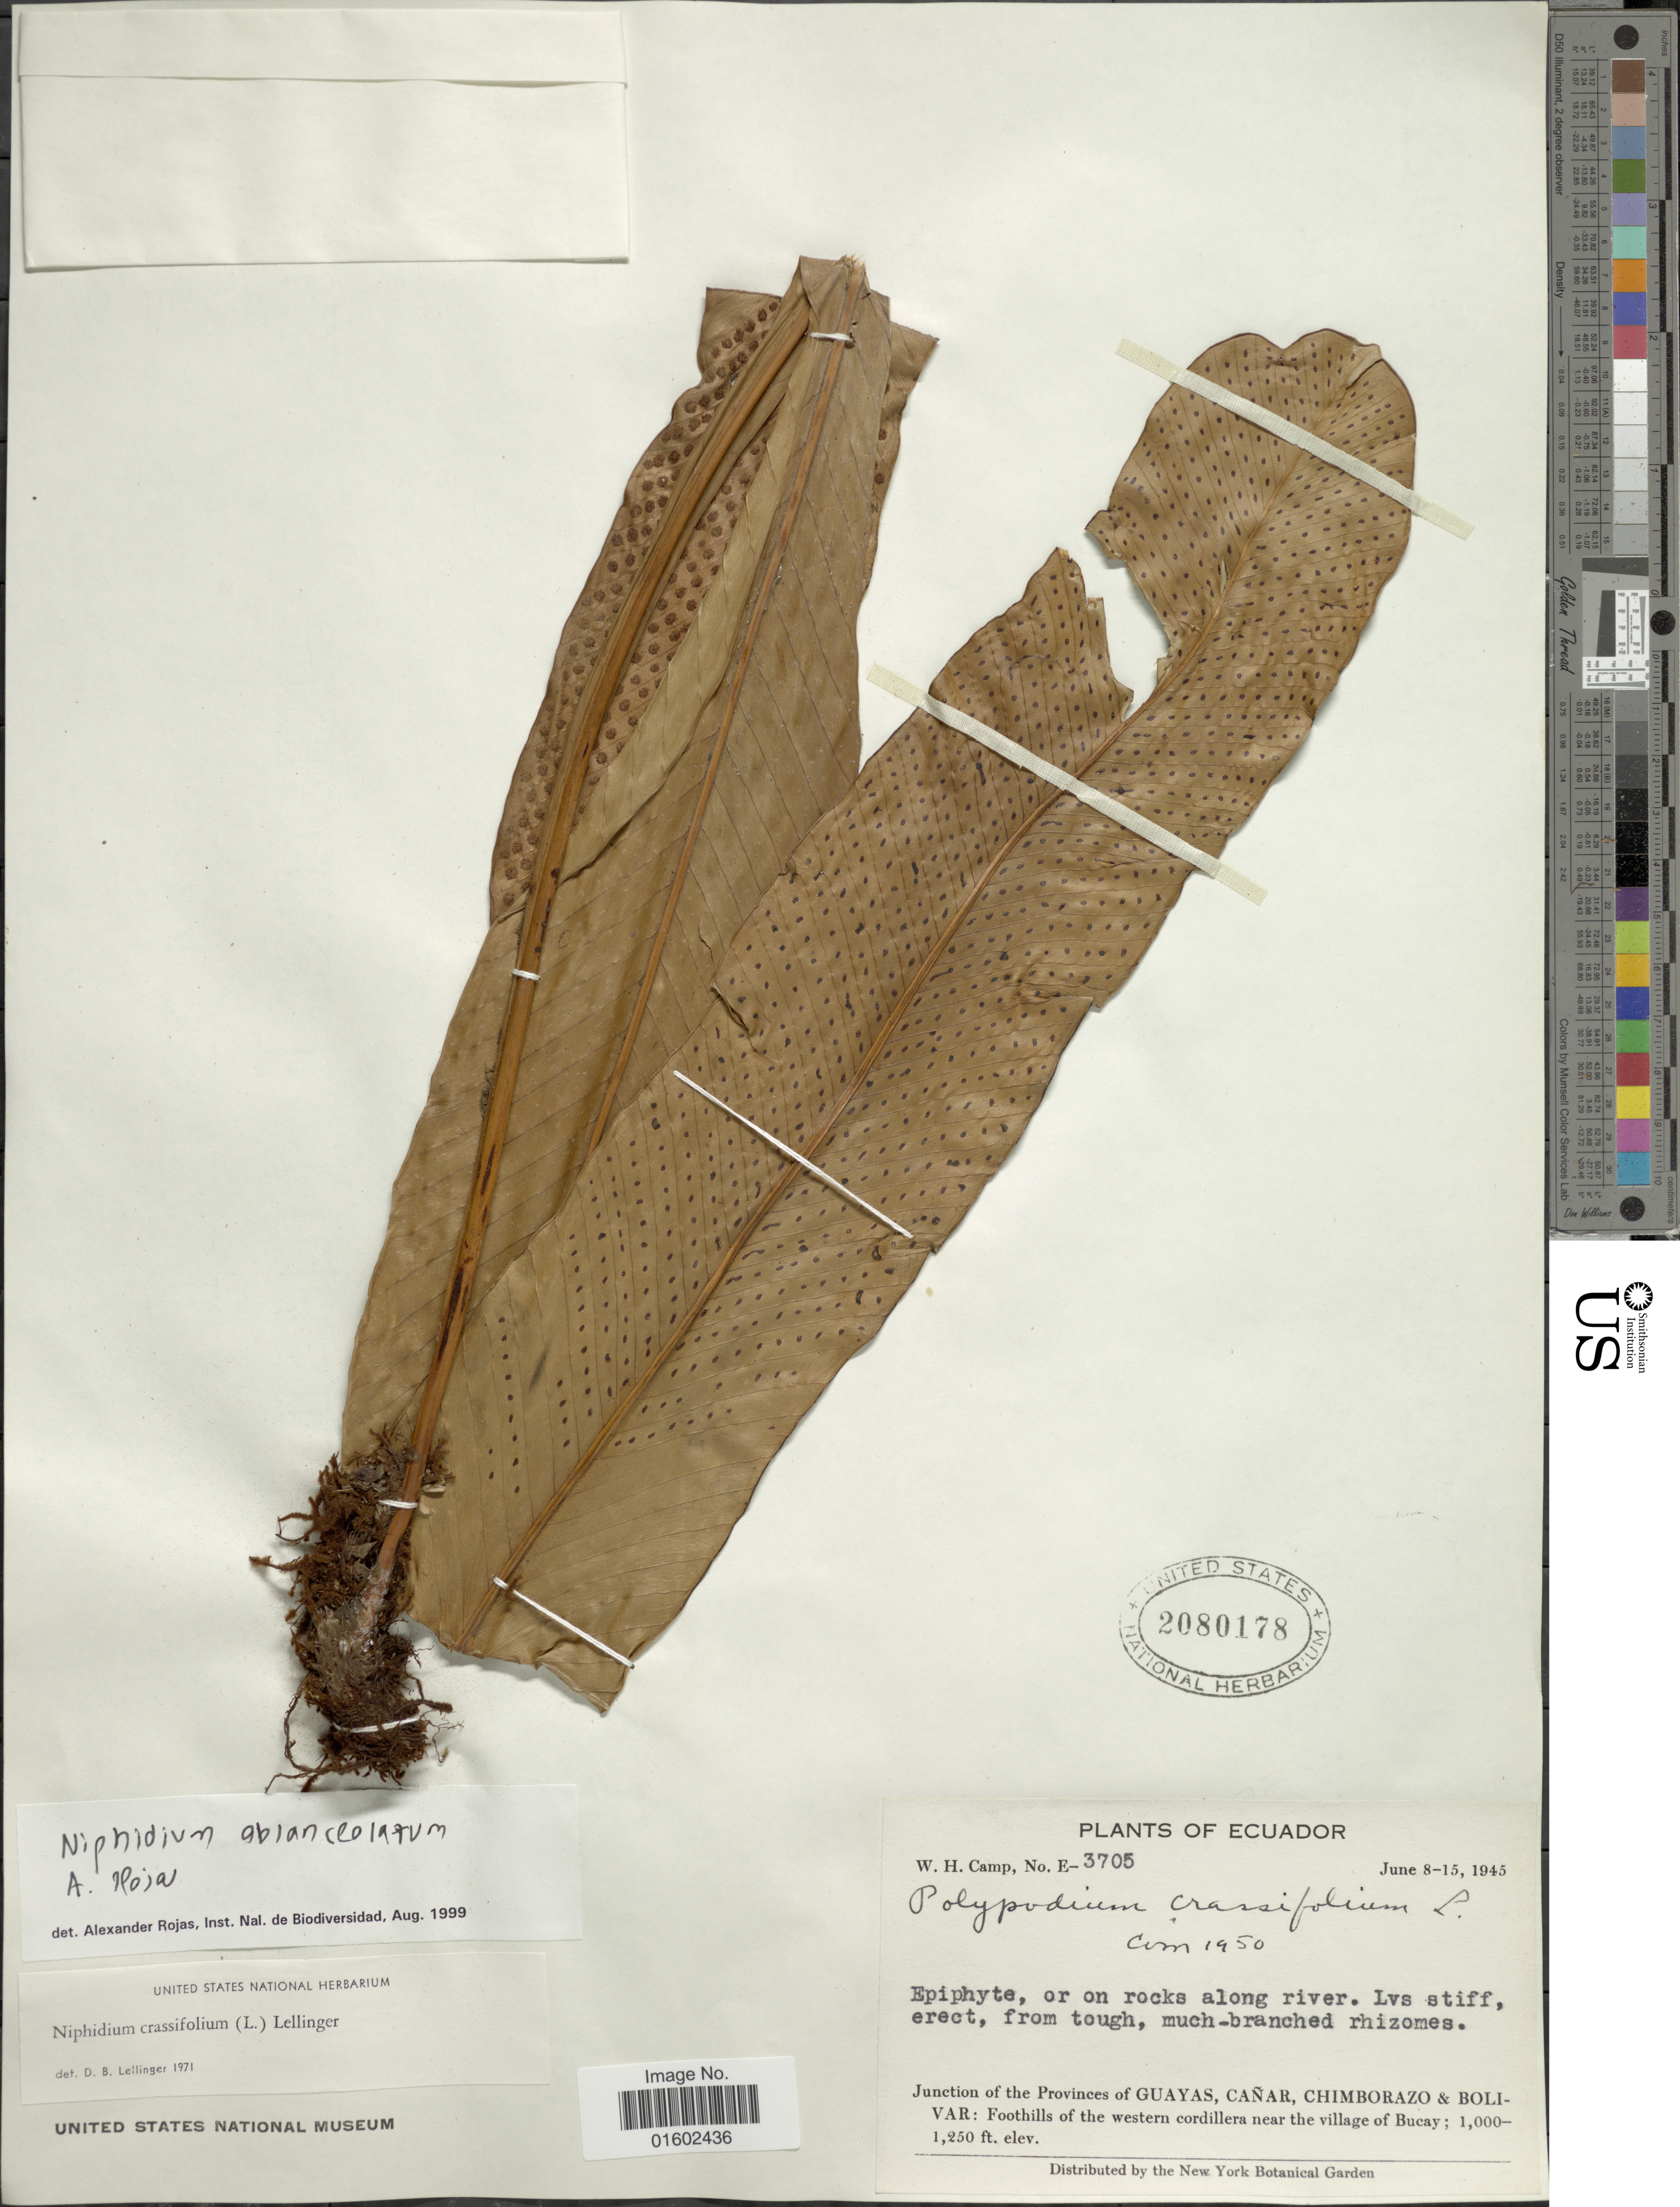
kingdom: Plantae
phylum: Tracheophyta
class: Polypodiopsida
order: Polypodiales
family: Polypodiaceae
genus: Niphidium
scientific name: Niphidium crassifolium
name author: (L.) Lellinger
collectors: W. H. Camp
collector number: E-3705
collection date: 1945-06-08/1945-06-15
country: Ecuador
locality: Junction of the Provinces of Guayas, Cañar, Chimborazo & Bolivar, Foothills of western cordillera near the village of Bocay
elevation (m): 305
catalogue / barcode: US 2080178